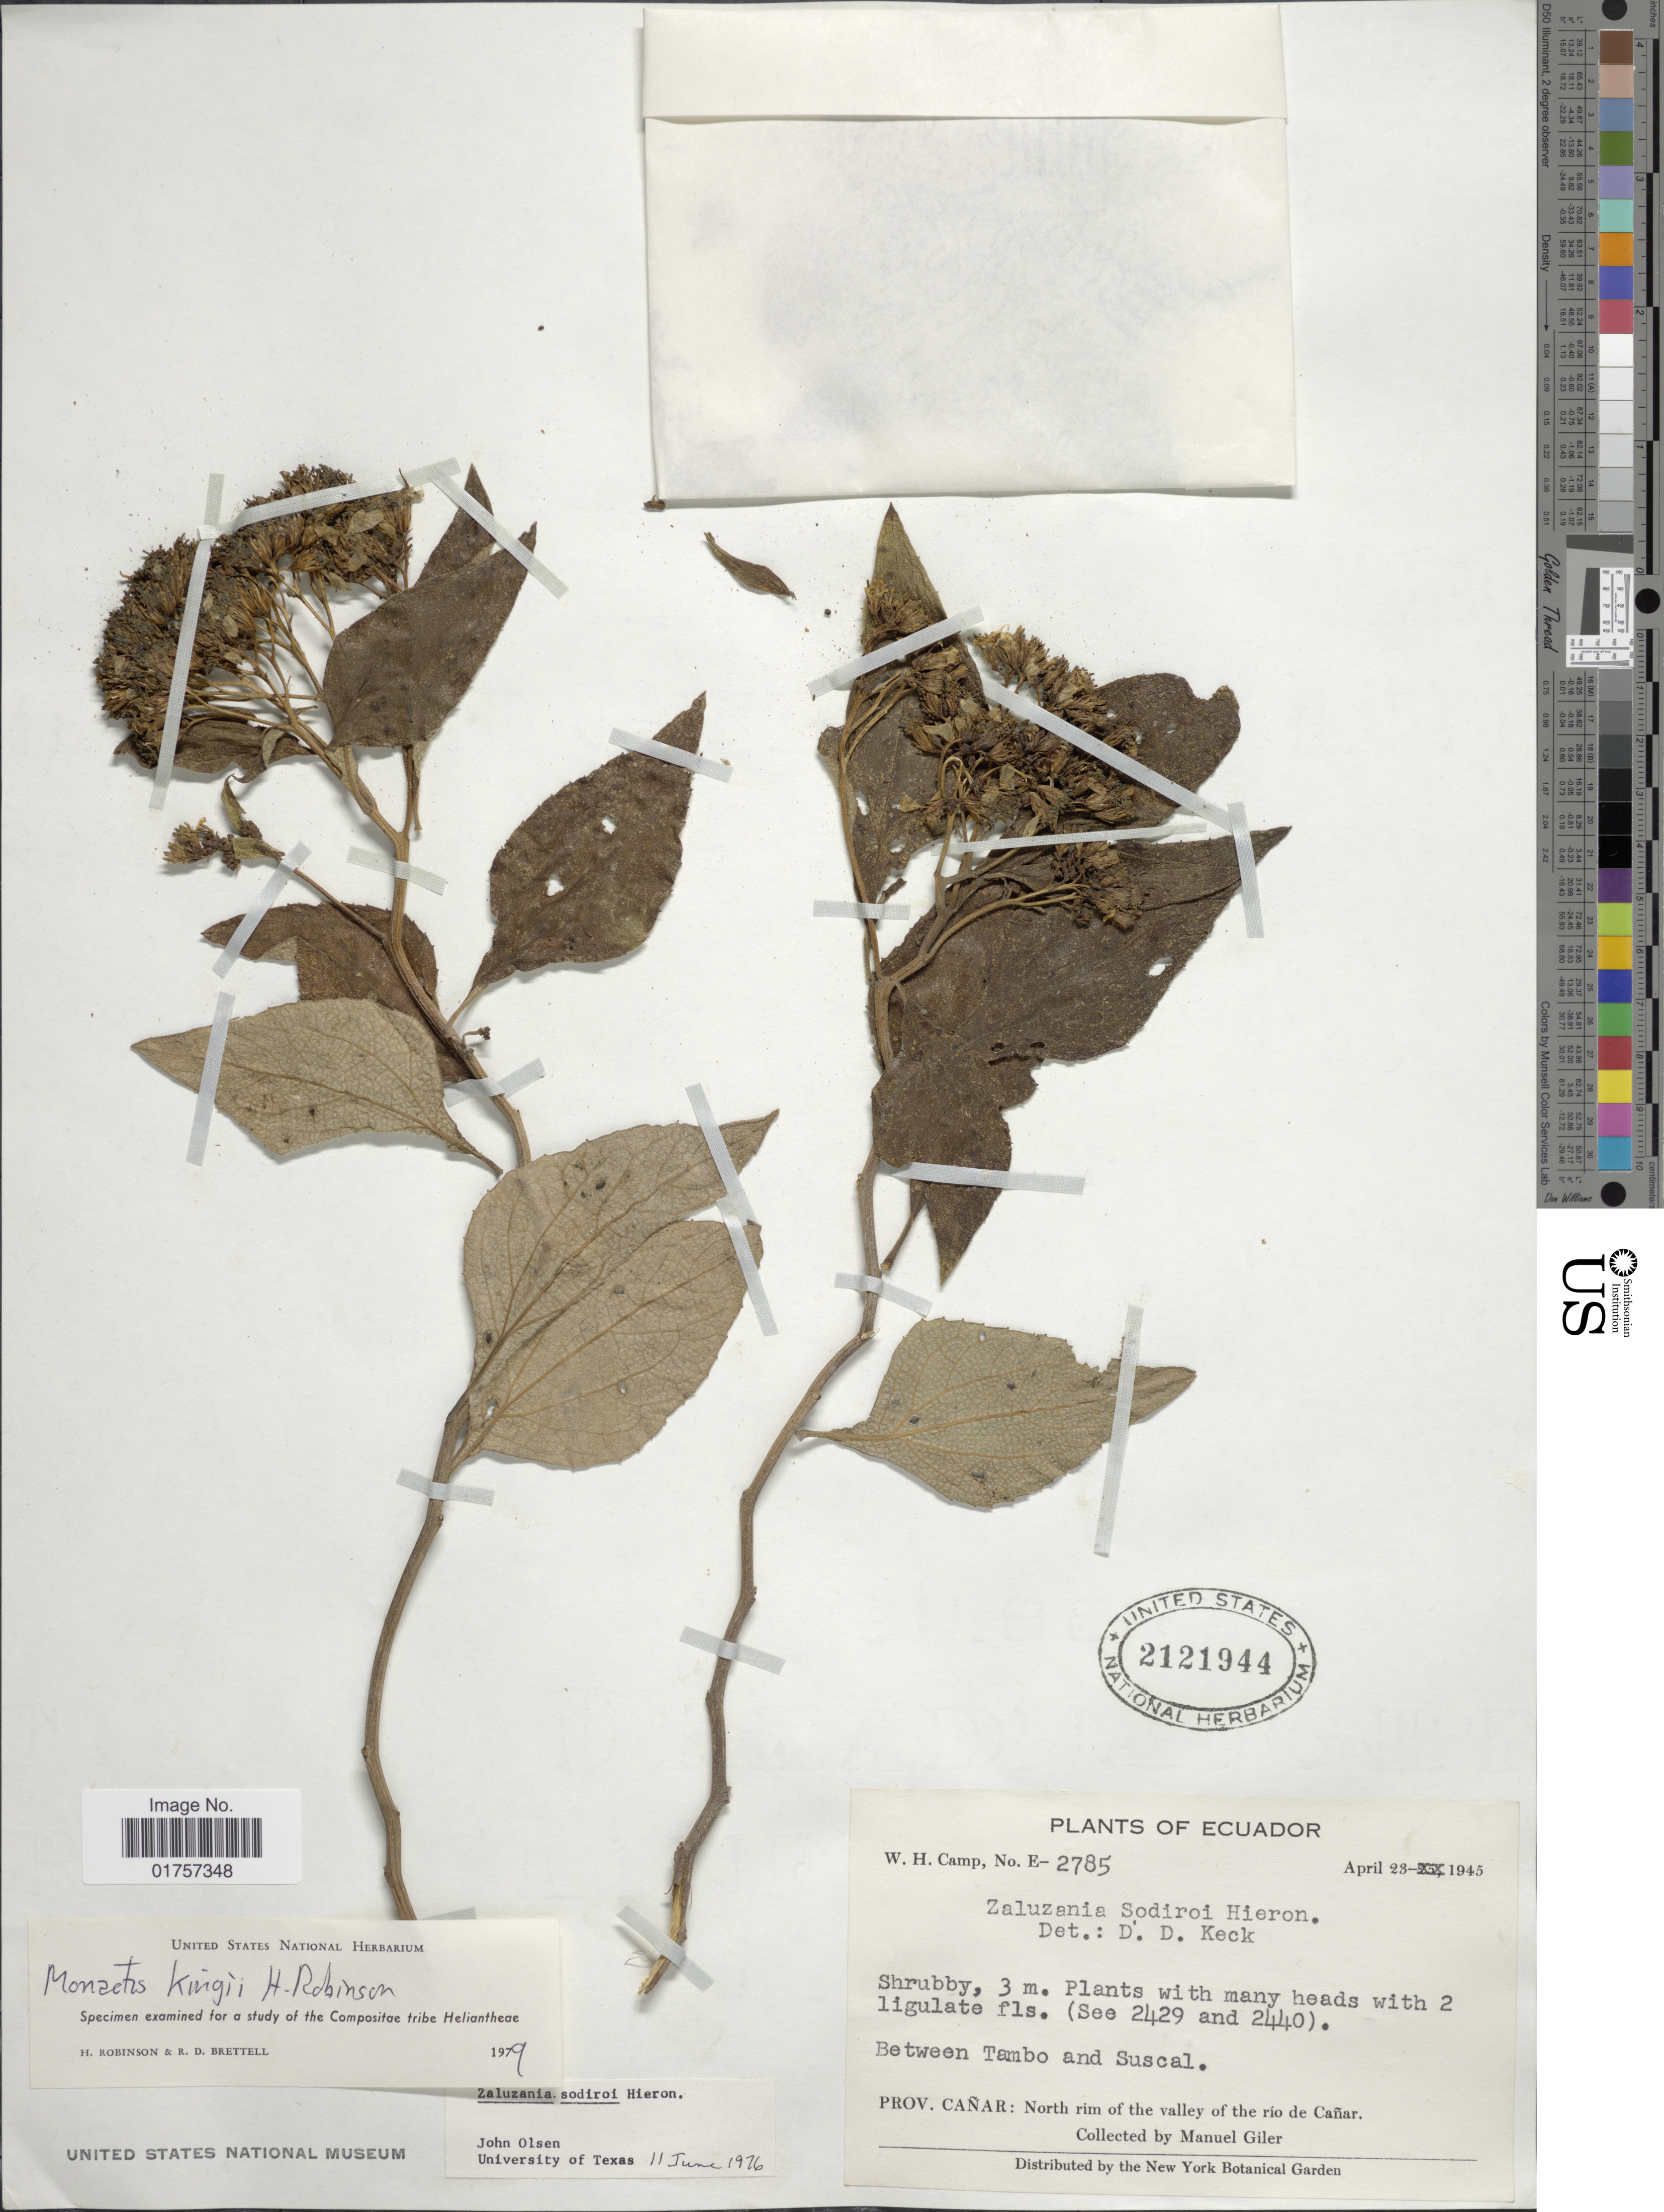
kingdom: Plantae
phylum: Tracheophyta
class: Magnoliopsida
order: Asterales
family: Asteraceae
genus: Monactis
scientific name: Monactis kingii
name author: H. Rob.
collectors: M. Gíler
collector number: E-2785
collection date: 1945-04-23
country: Ecuador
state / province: Cañar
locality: North rim of the valley of the río de Cañar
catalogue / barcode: US 2121944